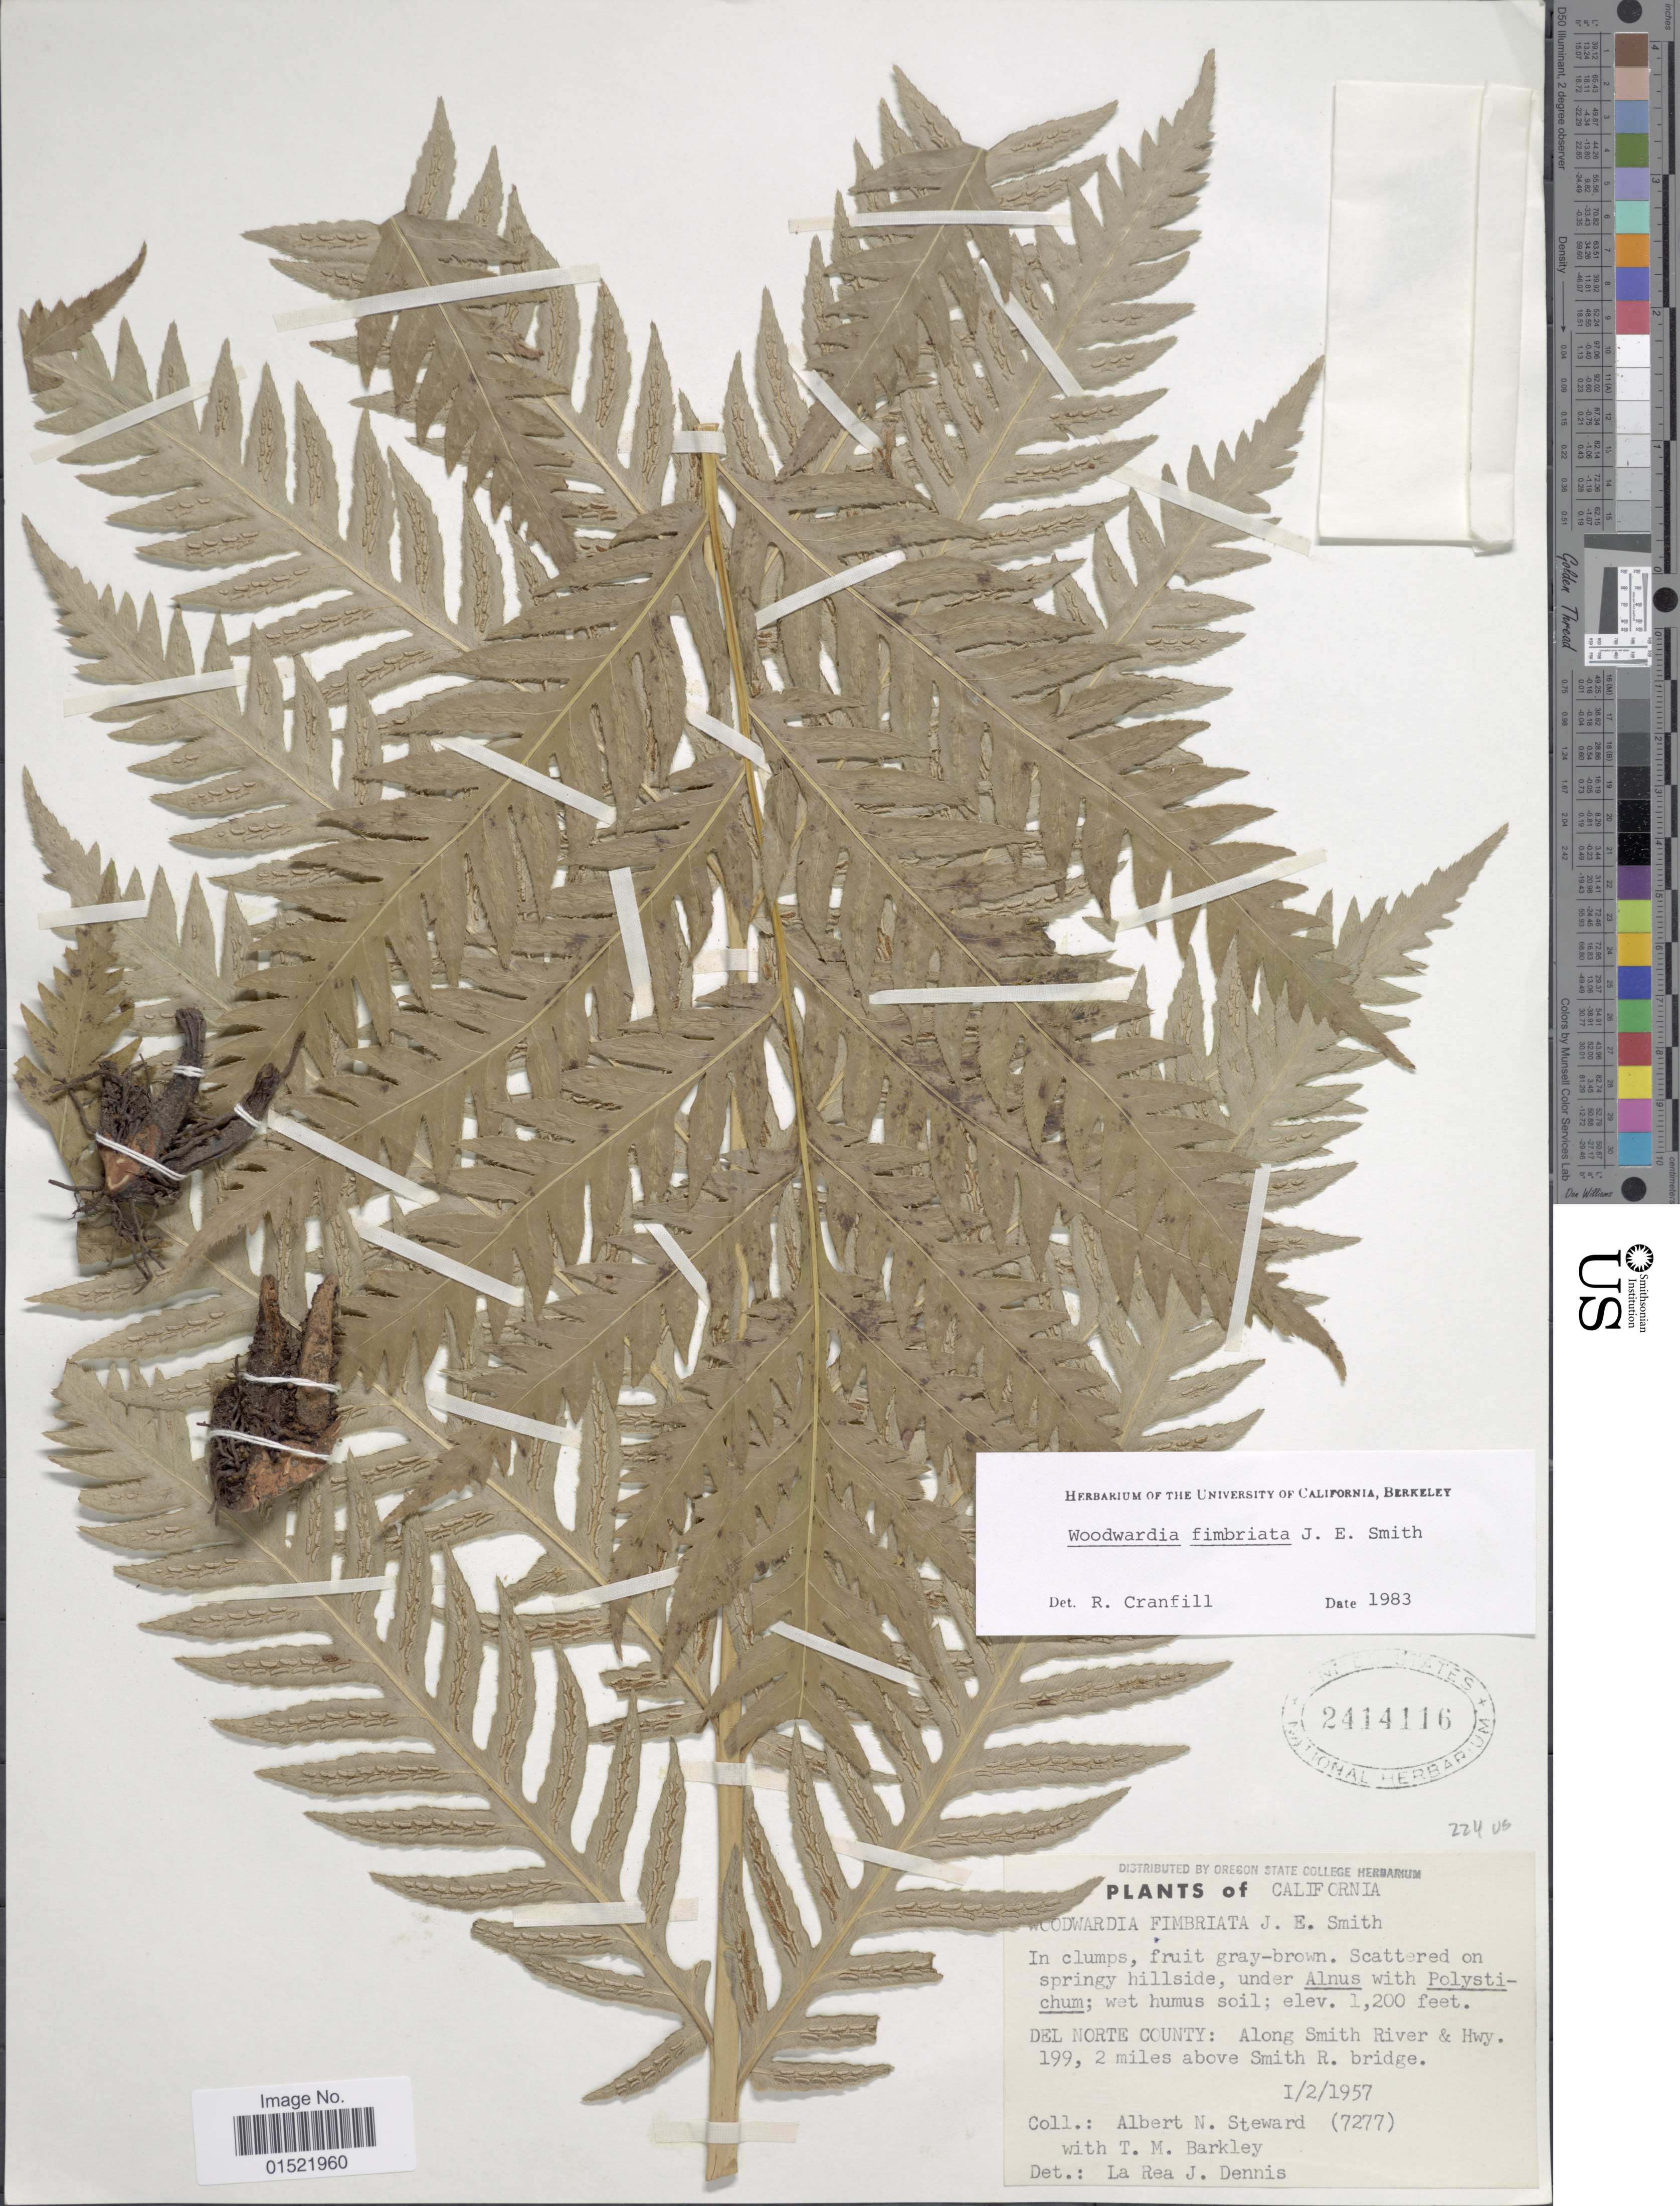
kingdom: Plantae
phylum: Tracheophyta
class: Polypodiopsida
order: Polypodiales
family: Blechnaceae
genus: Woodwardia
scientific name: Woodwardia fimbriata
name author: Sm.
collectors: A. N. Steward & T. M. Barkley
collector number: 7277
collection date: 1957-01-02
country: United States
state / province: California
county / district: Del Norte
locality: Del Norte County: along Smith River & Hwy. 199, 2 miles above Smith R. bridge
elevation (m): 366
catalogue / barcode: US 2414116